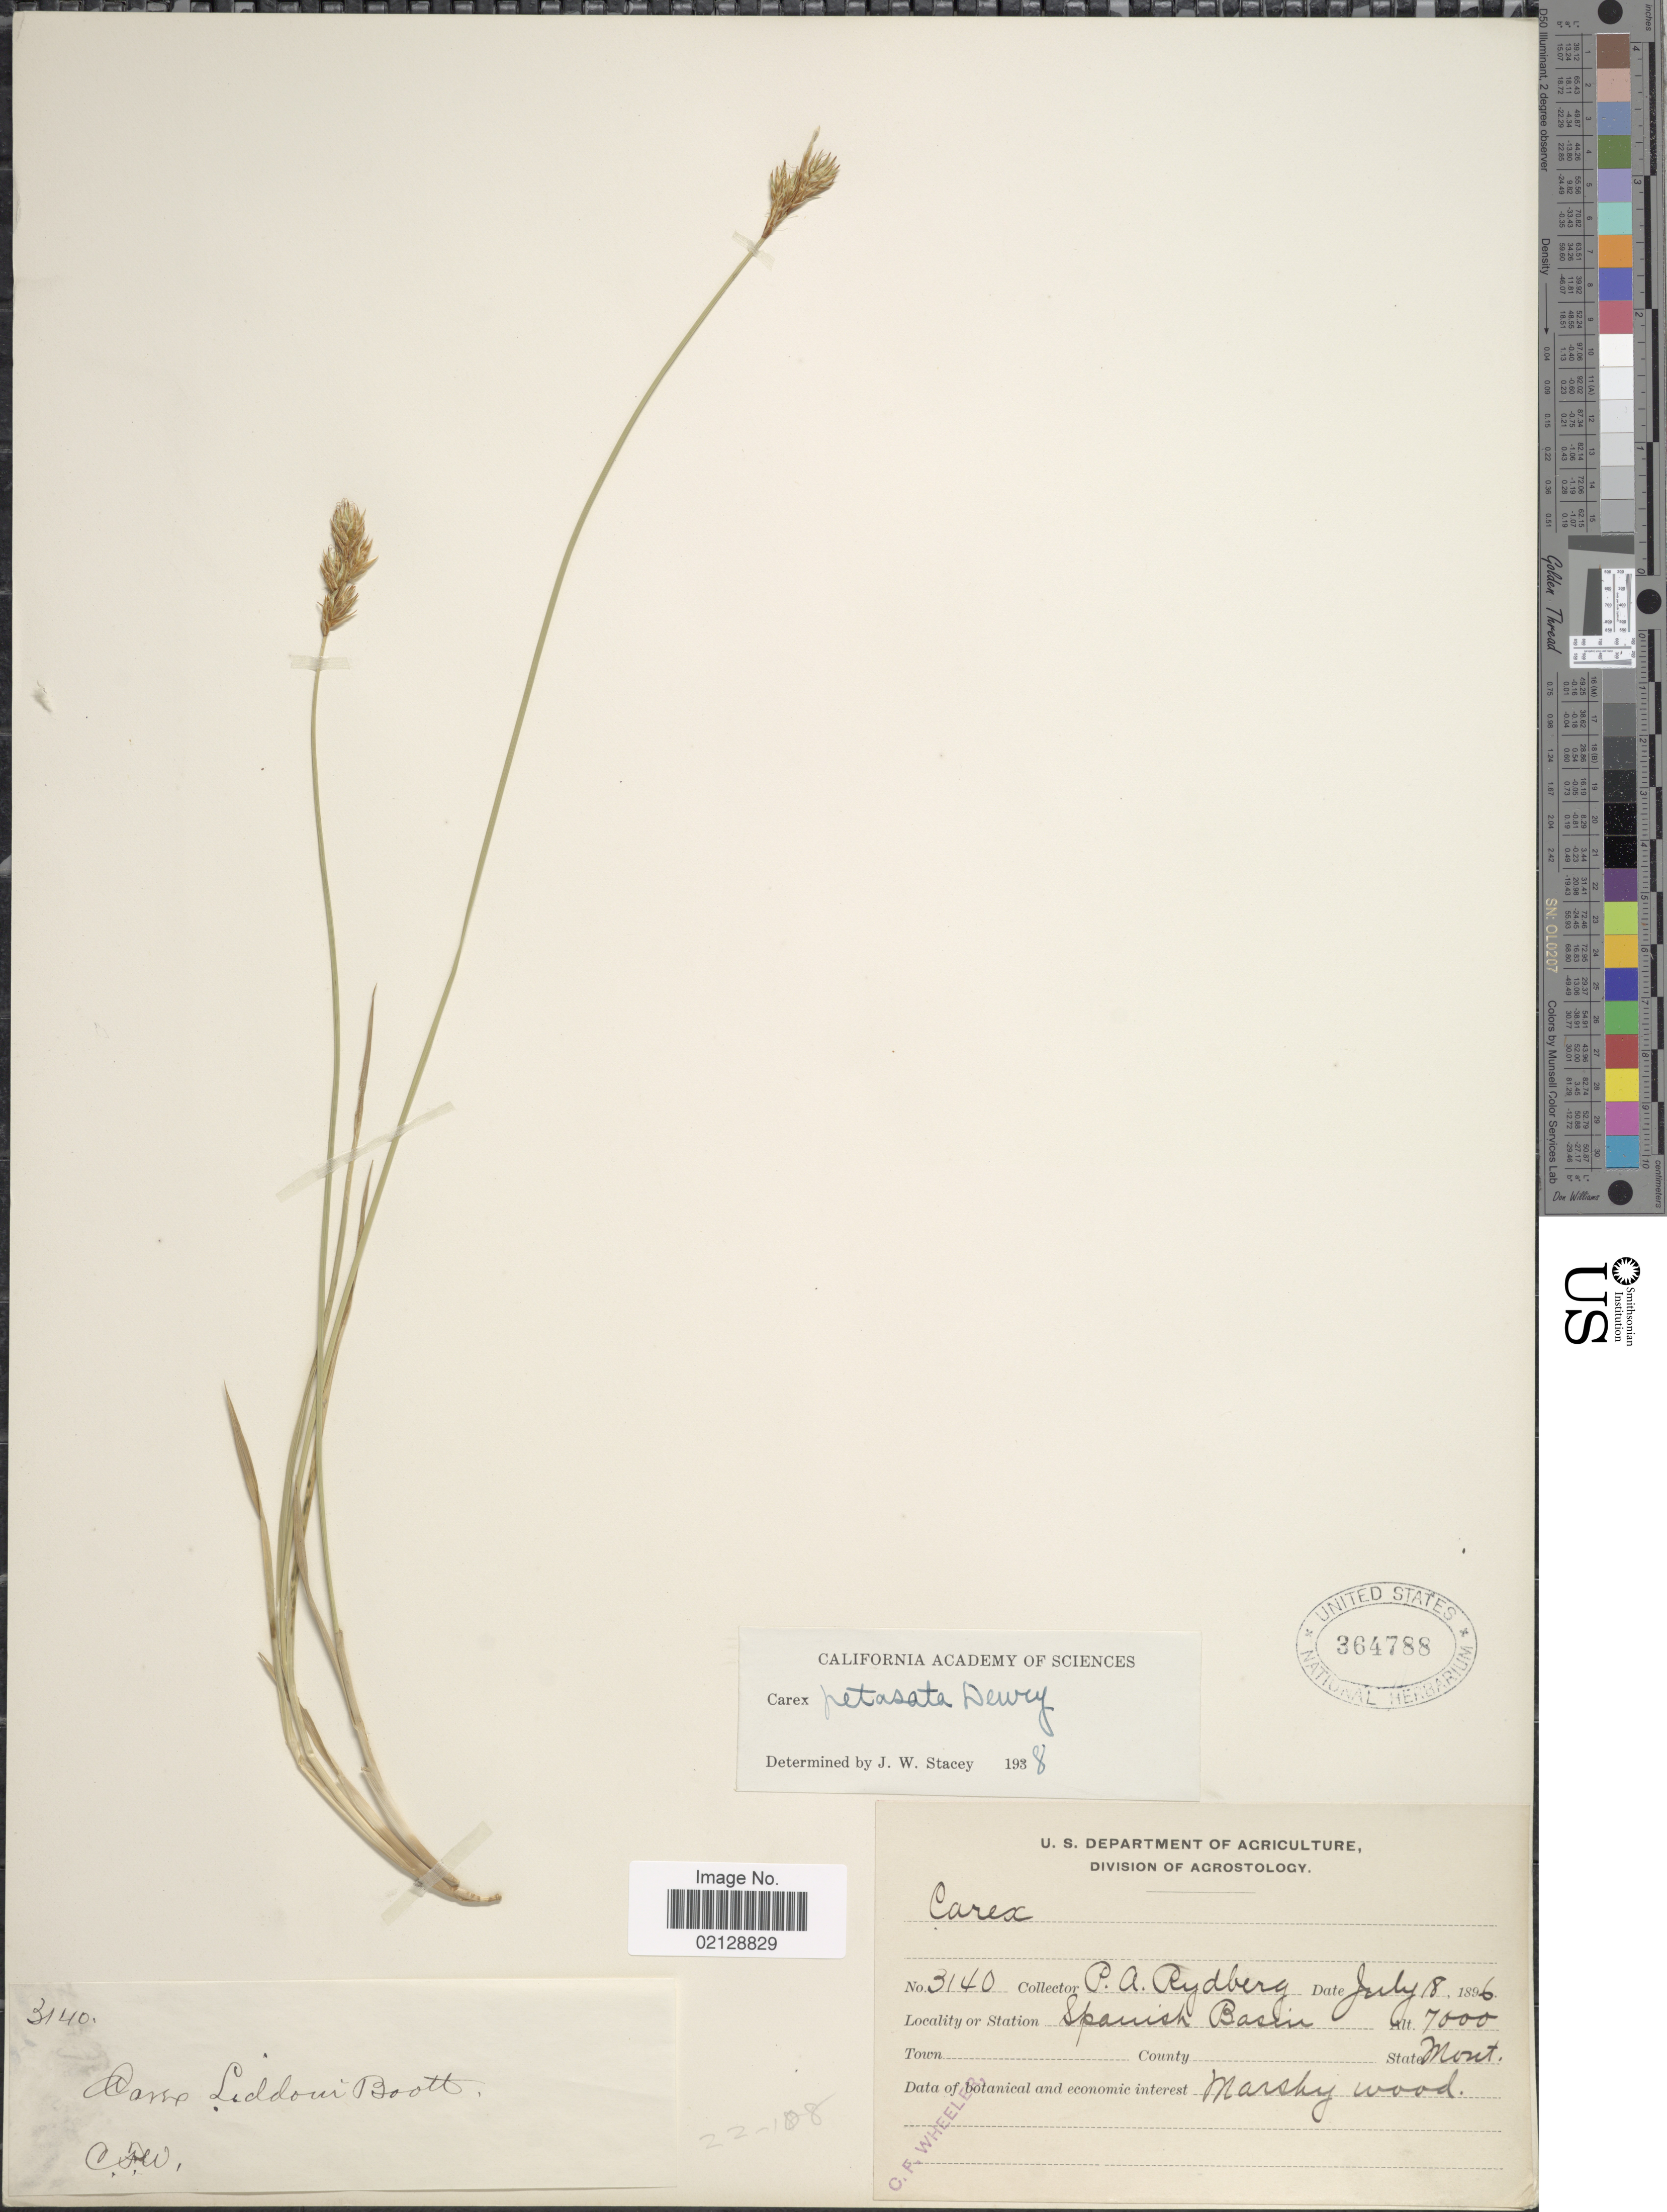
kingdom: Plantae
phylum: Tracheophyta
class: Liliopsida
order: Poales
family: Cyperaceae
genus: Carex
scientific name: Carex petasata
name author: Dewey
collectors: P. A. Rydberg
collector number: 3140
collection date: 1896-07-18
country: United States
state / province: Montana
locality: Spanish Basin, State Mont.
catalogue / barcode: US 364788